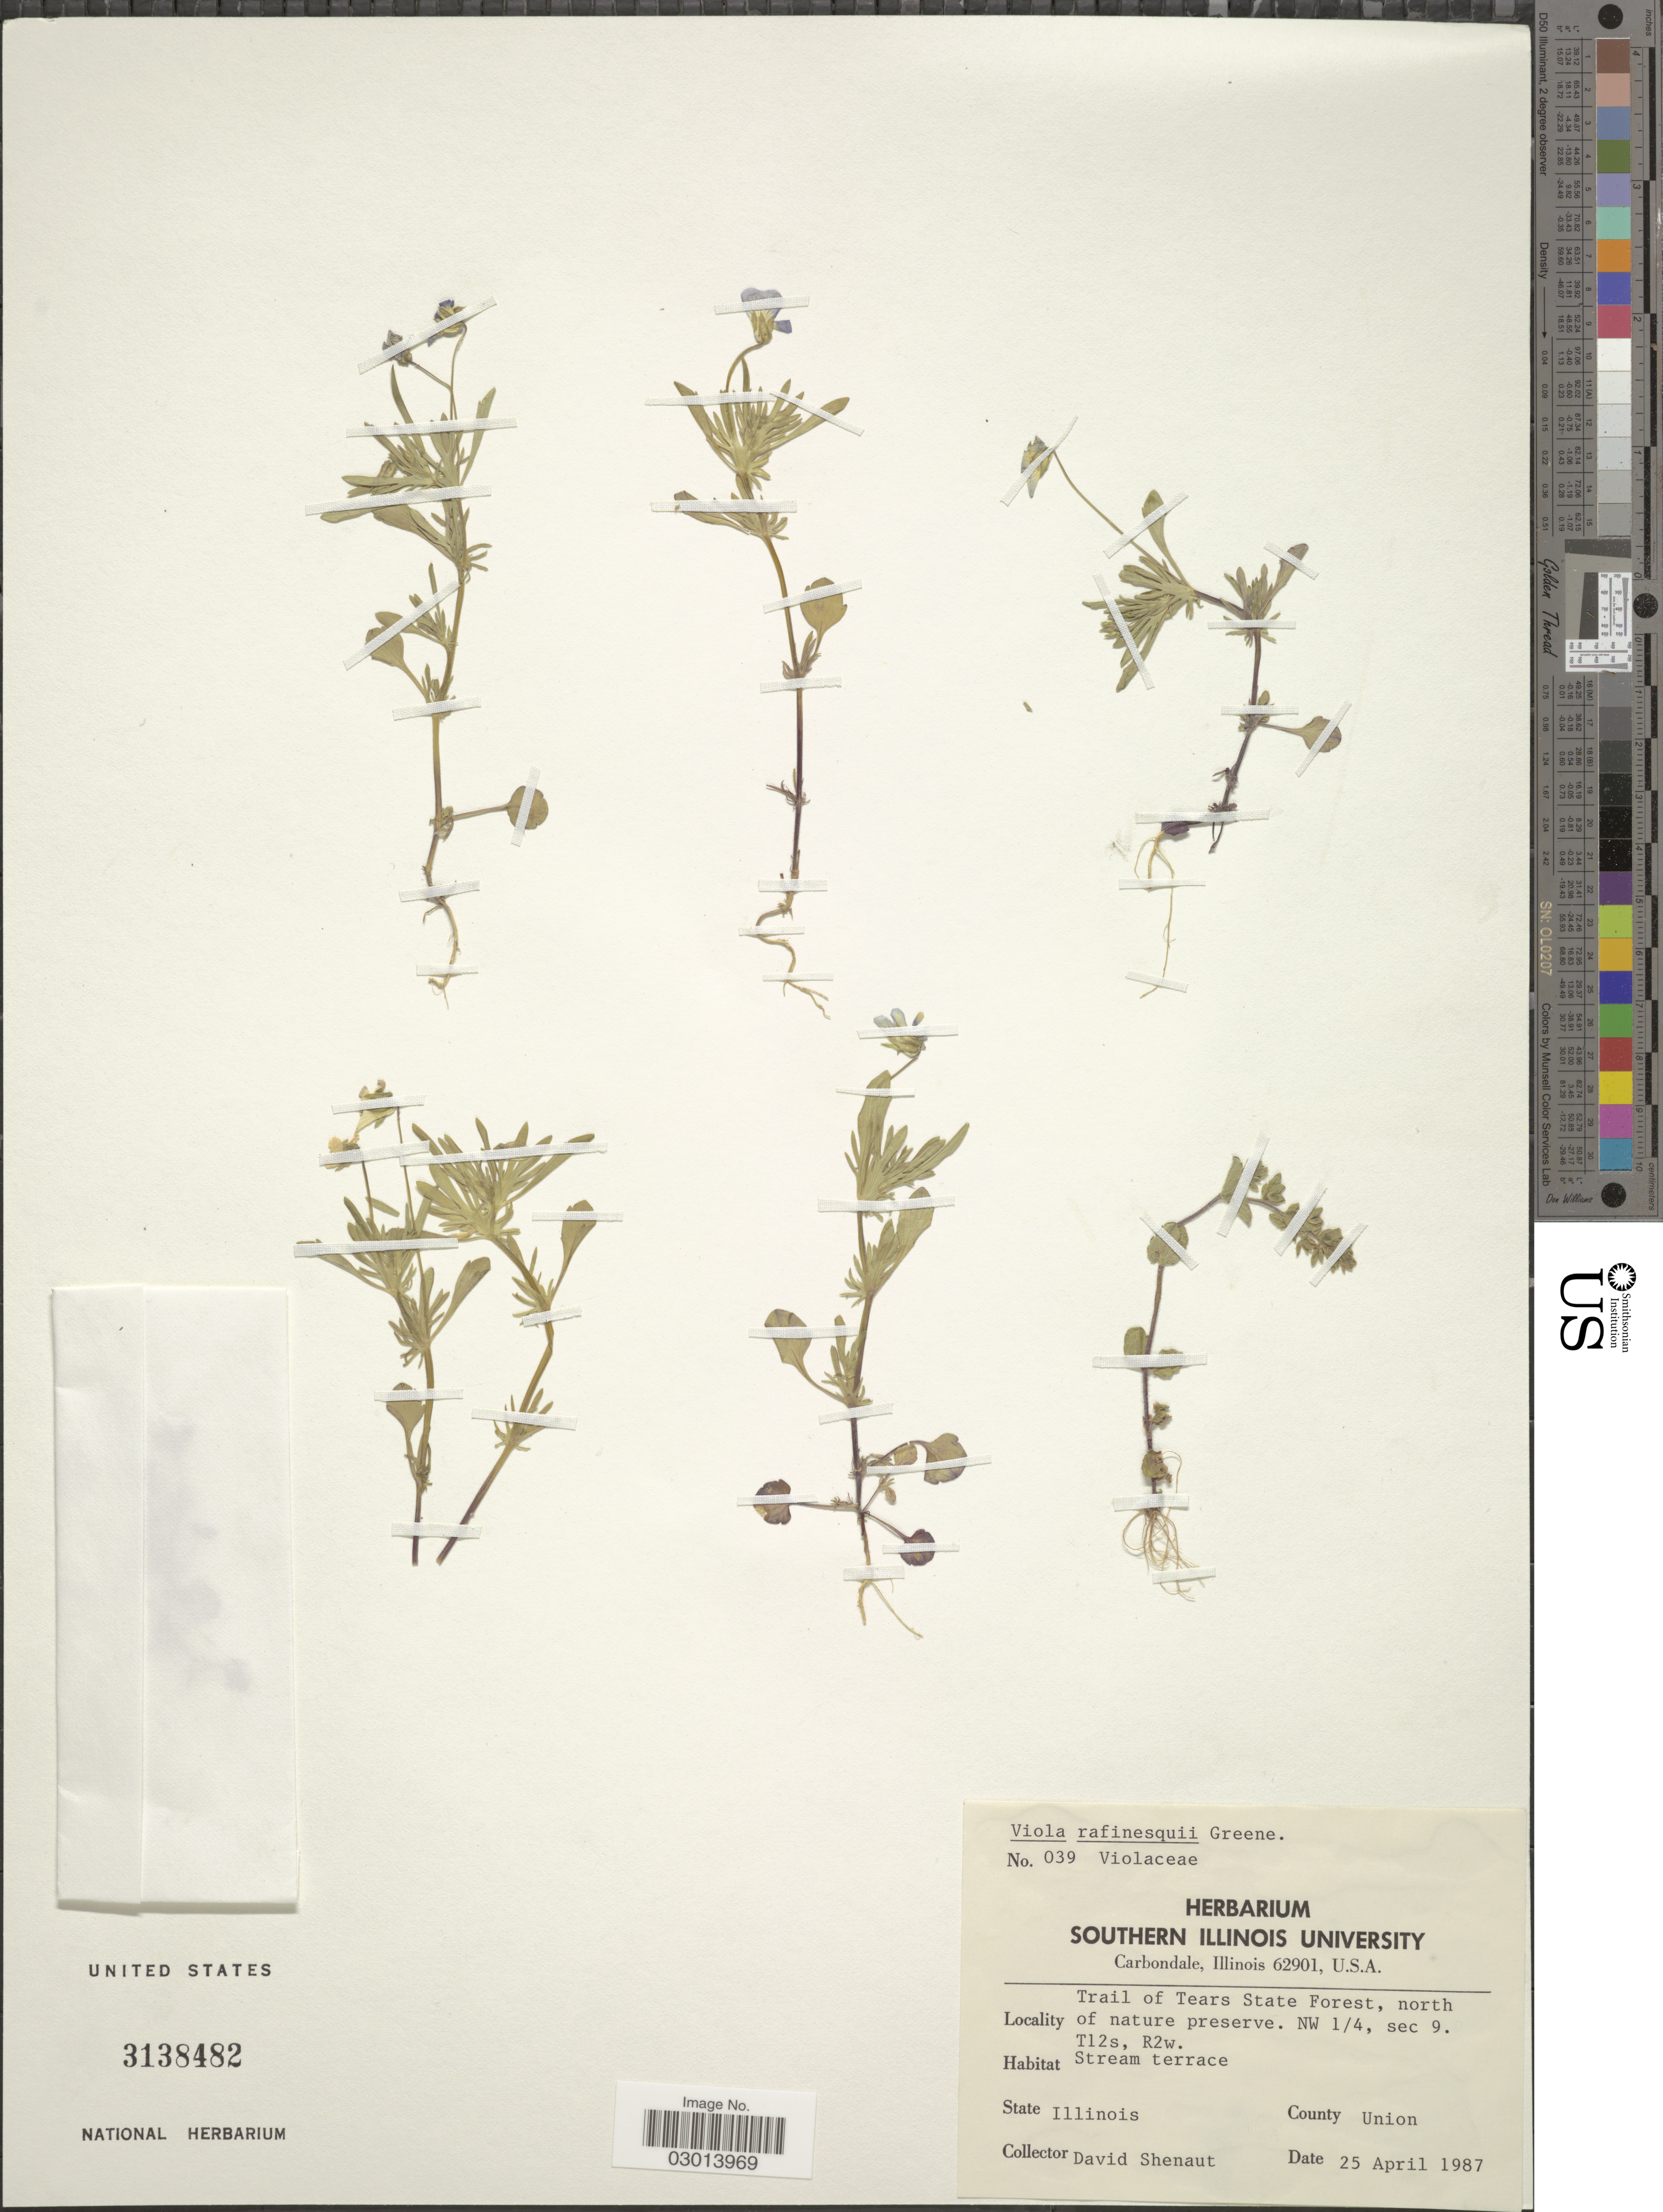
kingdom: Plantae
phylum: Tracheophyta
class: Magnoliopsida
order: Malpighiales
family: Violaceae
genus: Viola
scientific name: Viola rafinesquei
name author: Greene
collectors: D. Shenaut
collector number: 039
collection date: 1987-04-25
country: United States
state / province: Illinois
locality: Trail of Tears State Forest, north of nature preserve. NW 1/4, sec. 9. T12s, R2w. State Illinois. County Union.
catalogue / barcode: US 3138482